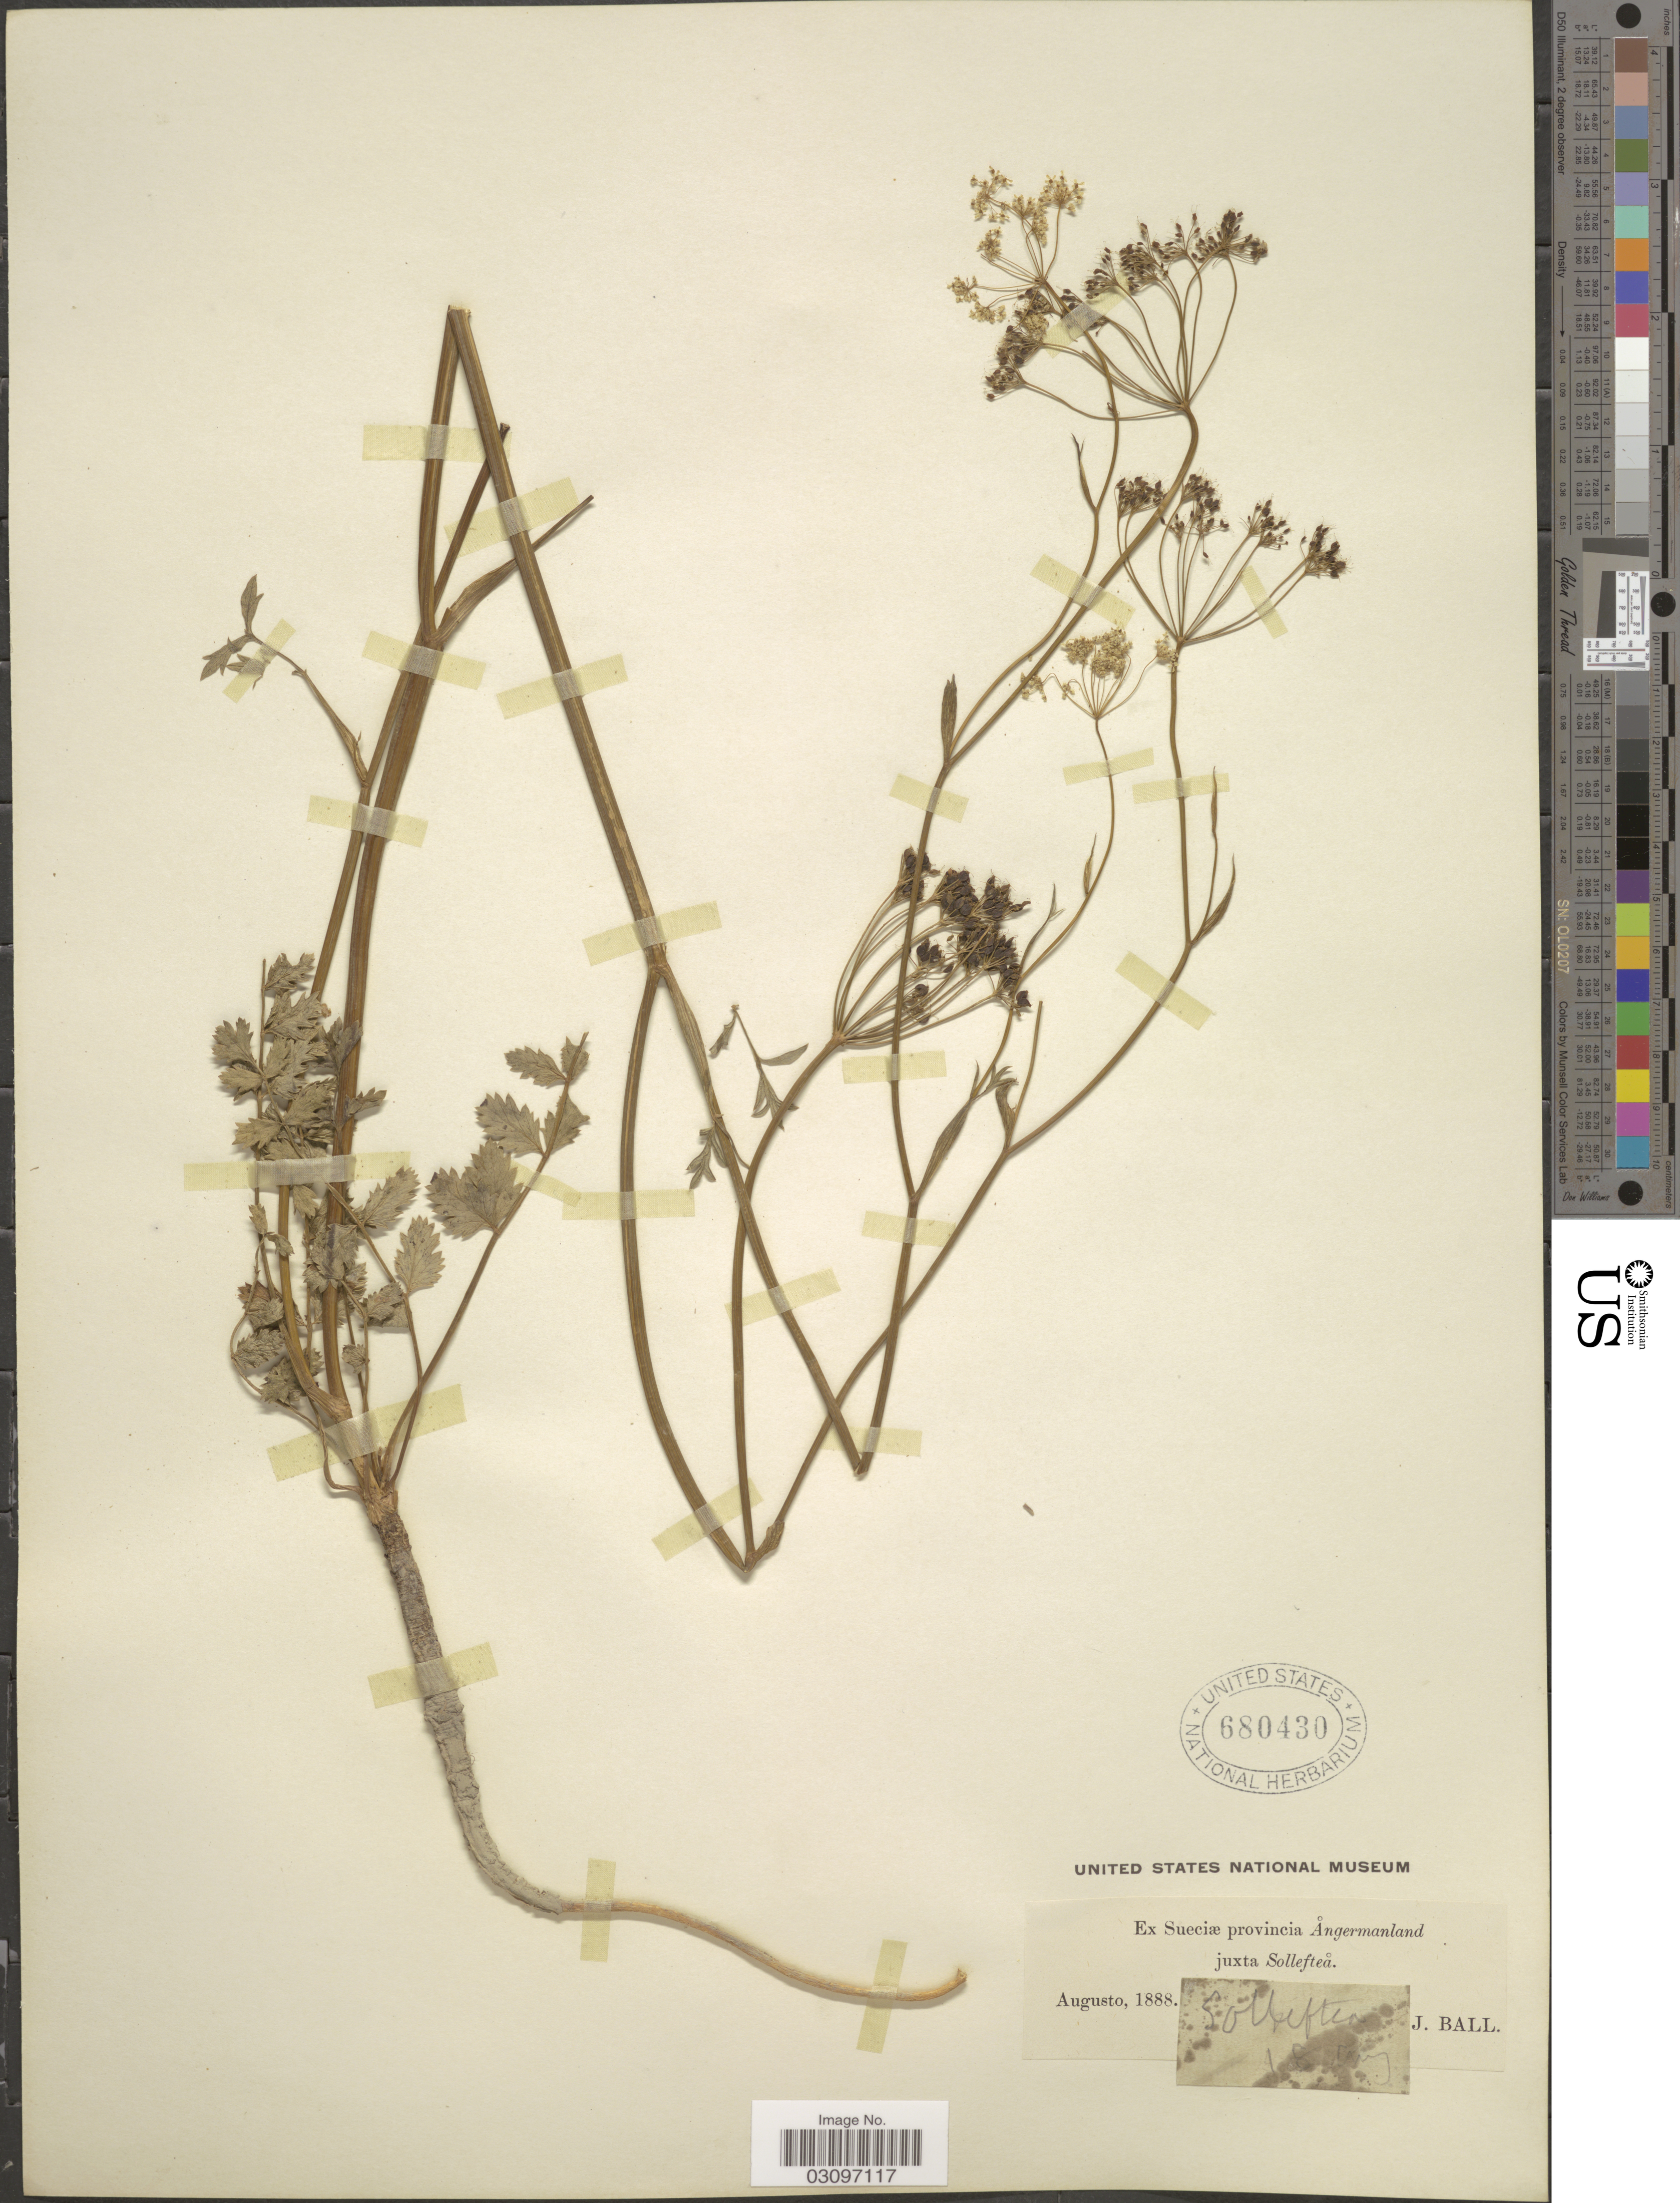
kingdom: Plantae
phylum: Tracheophyta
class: Magnoliopsida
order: Apiales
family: Apiaceae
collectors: J. Ball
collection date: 1888-08-18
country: Sweden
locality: Ex Sueciæ provincia Angermanland juxta Sollefteå. Solleftea.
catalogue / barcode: US 680430